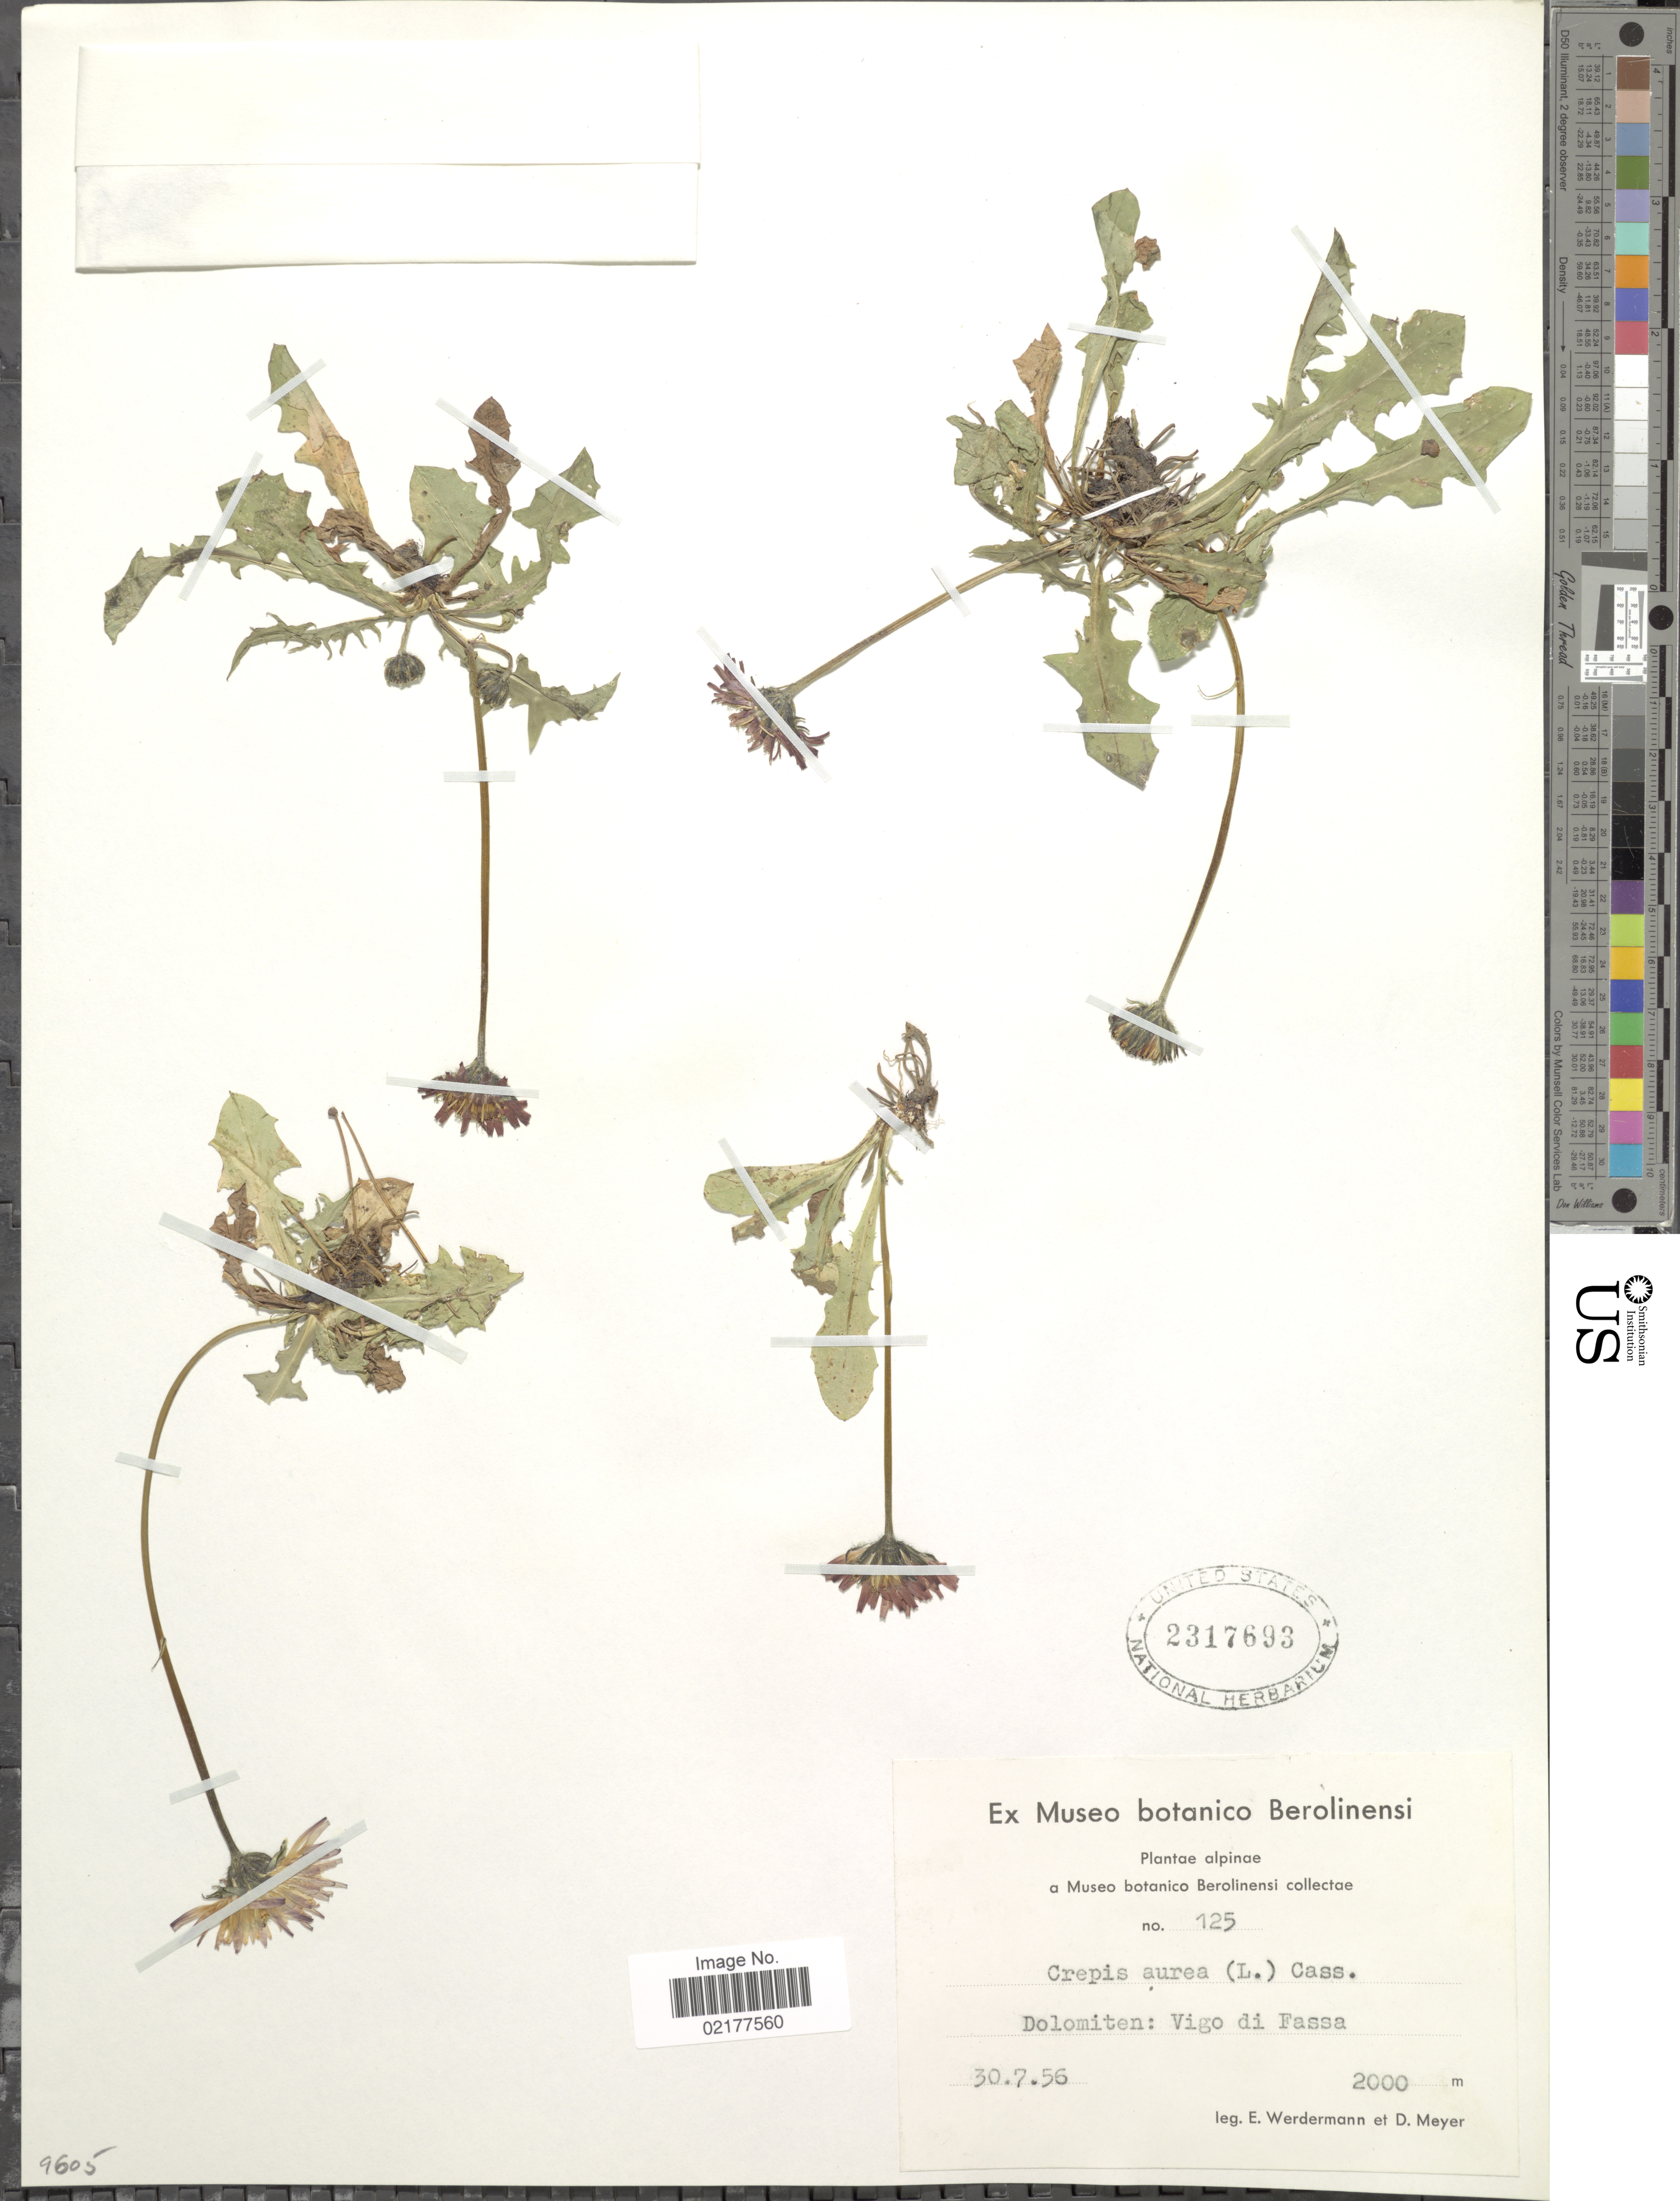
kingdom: Plantae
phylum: Tracheophyta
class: Magnoliopsida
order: Asterales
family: Asteraceae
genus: Crepis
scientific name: Crepis aurea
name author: (L.) Cass.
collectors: E. Werdermann & D. Meyer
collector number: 125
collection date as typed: Transcribed d/m/y: 30/7/56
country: Italy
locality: Dolomiten: Vigo di Fassa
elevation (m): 2000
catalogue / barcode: US 2317693